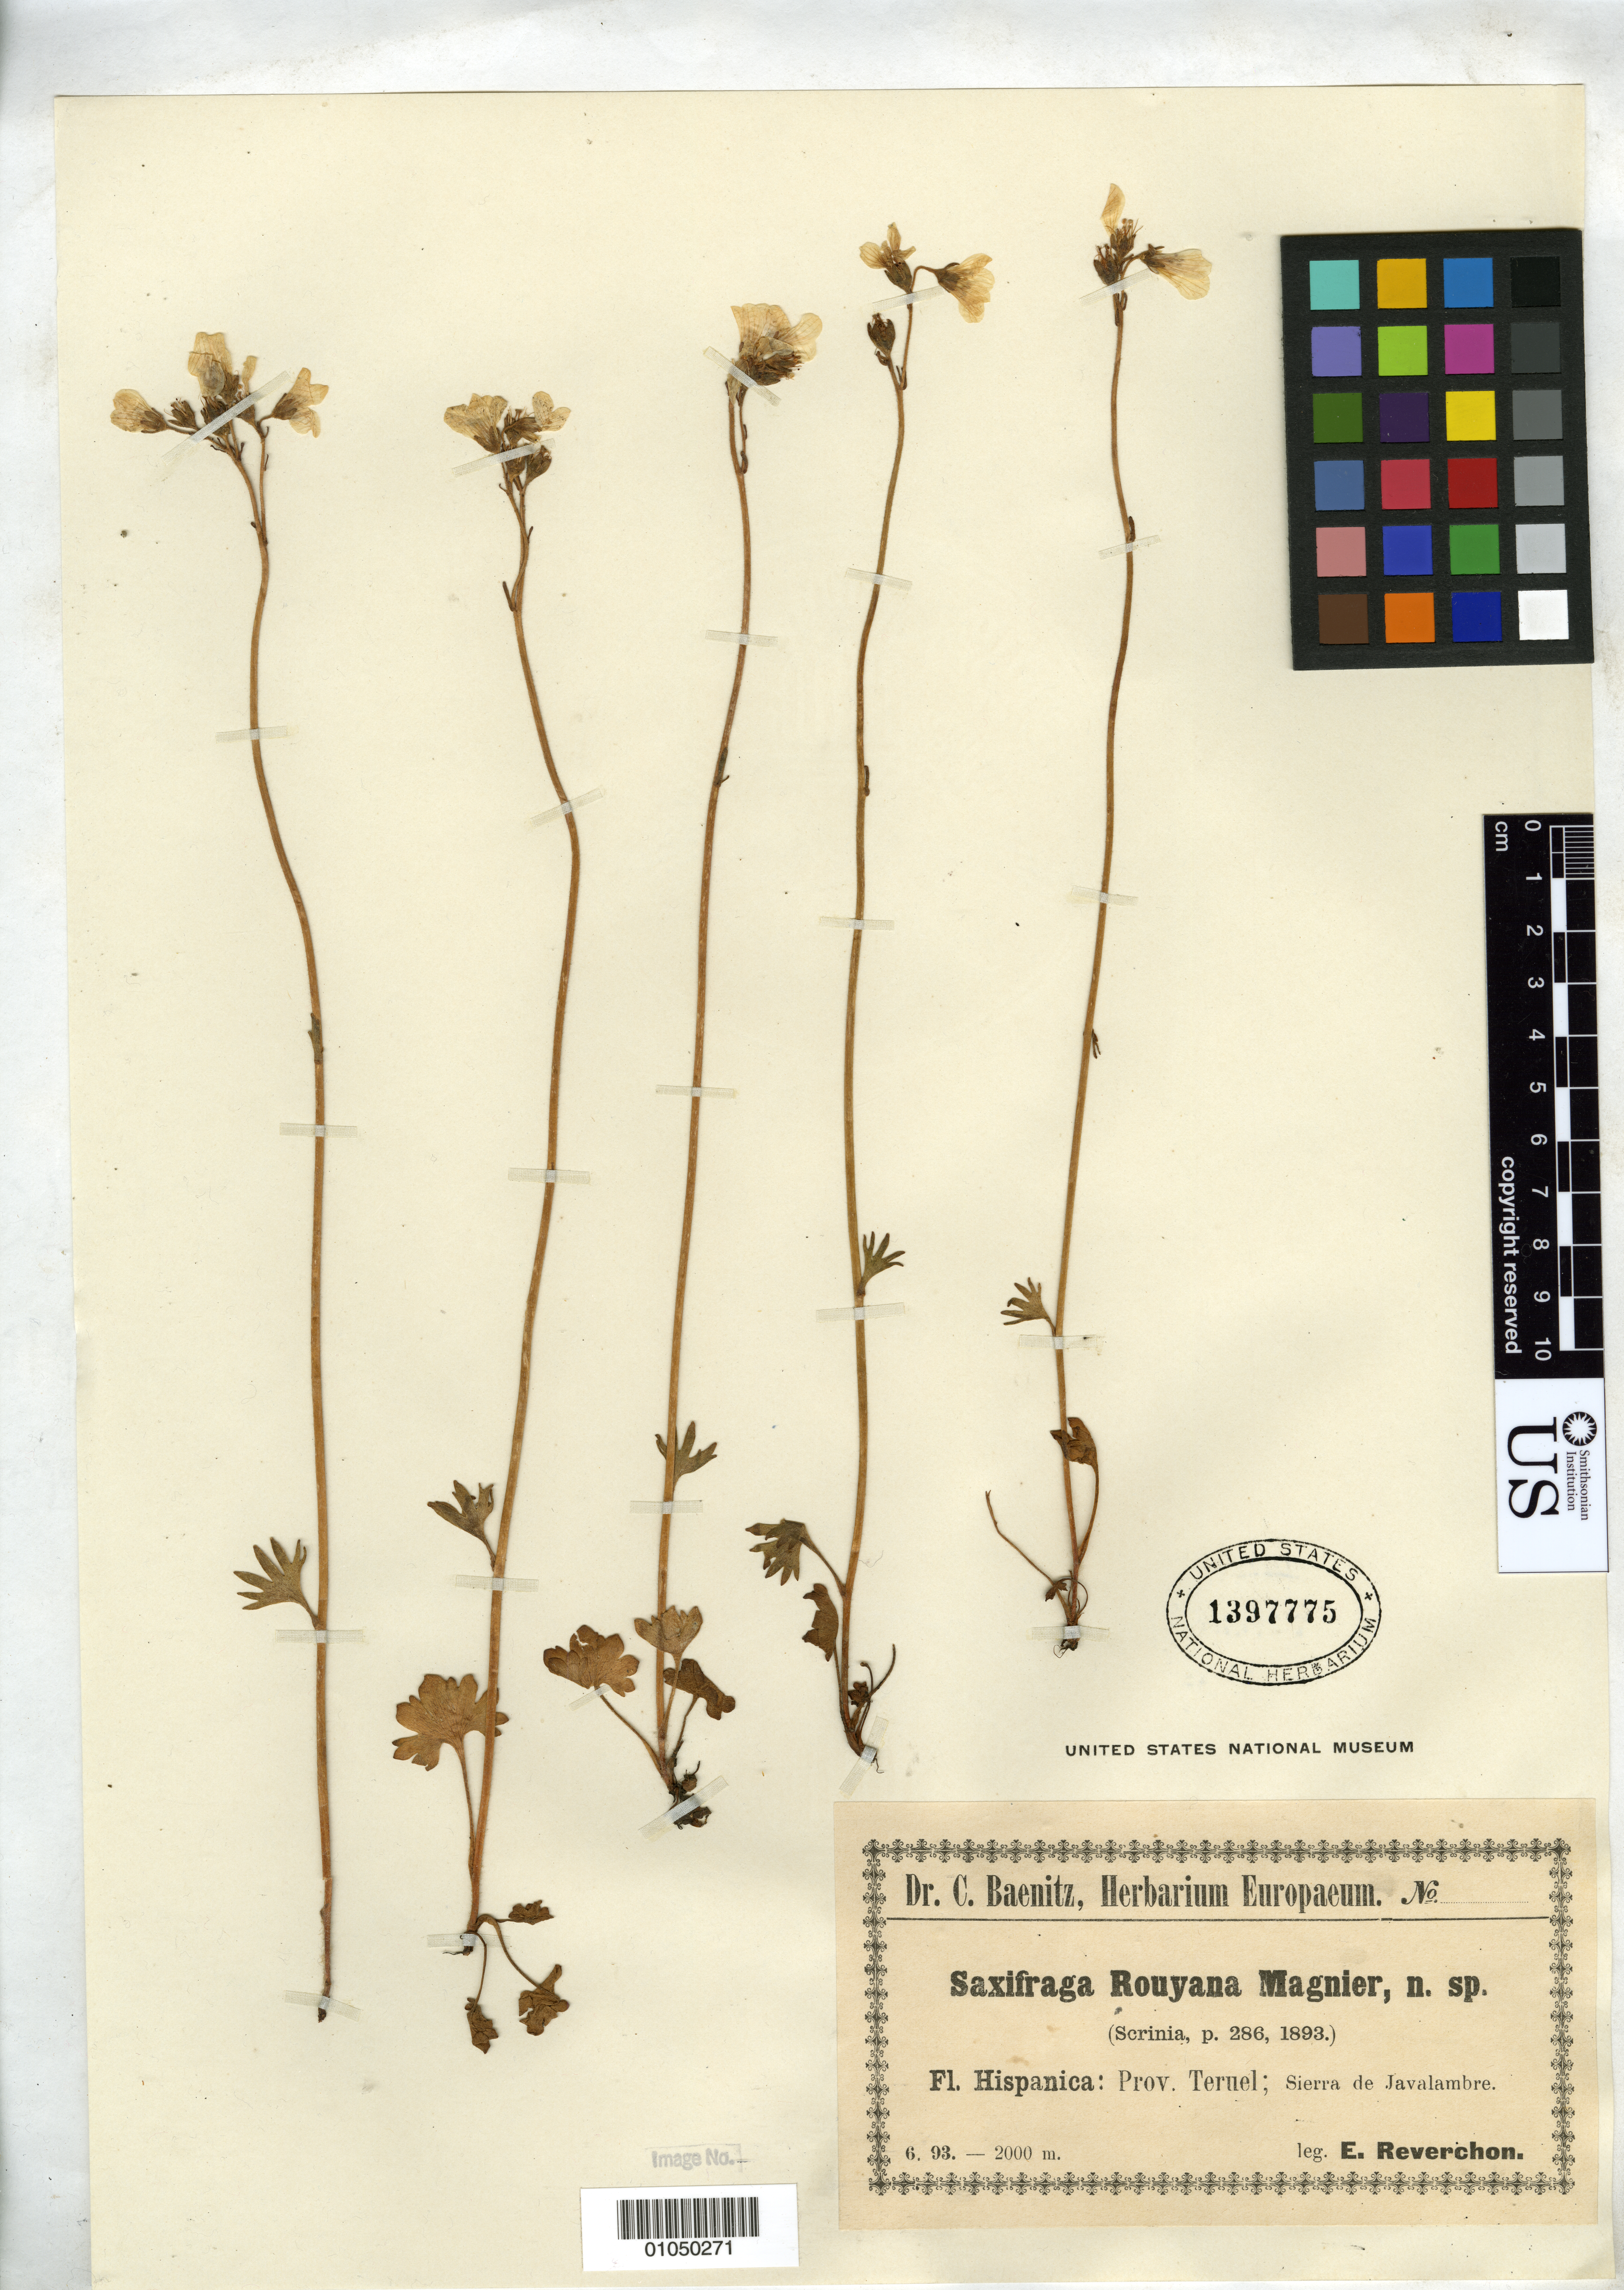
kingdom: Plantae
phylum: Tracheophyta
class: Magnoliopsida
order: Saxifragales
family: Saxifragaceae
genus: Saxifraga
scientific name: Saxifraga rouyana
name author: Magnier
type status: Possible Type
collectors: E. Reverchon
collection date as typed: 6. 93.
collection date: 1893-06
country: Spain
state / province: Aragón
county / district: Teruel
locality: Prov. Teruel; Sierra de Javalambre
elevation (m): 2000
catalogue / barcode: US 1397775